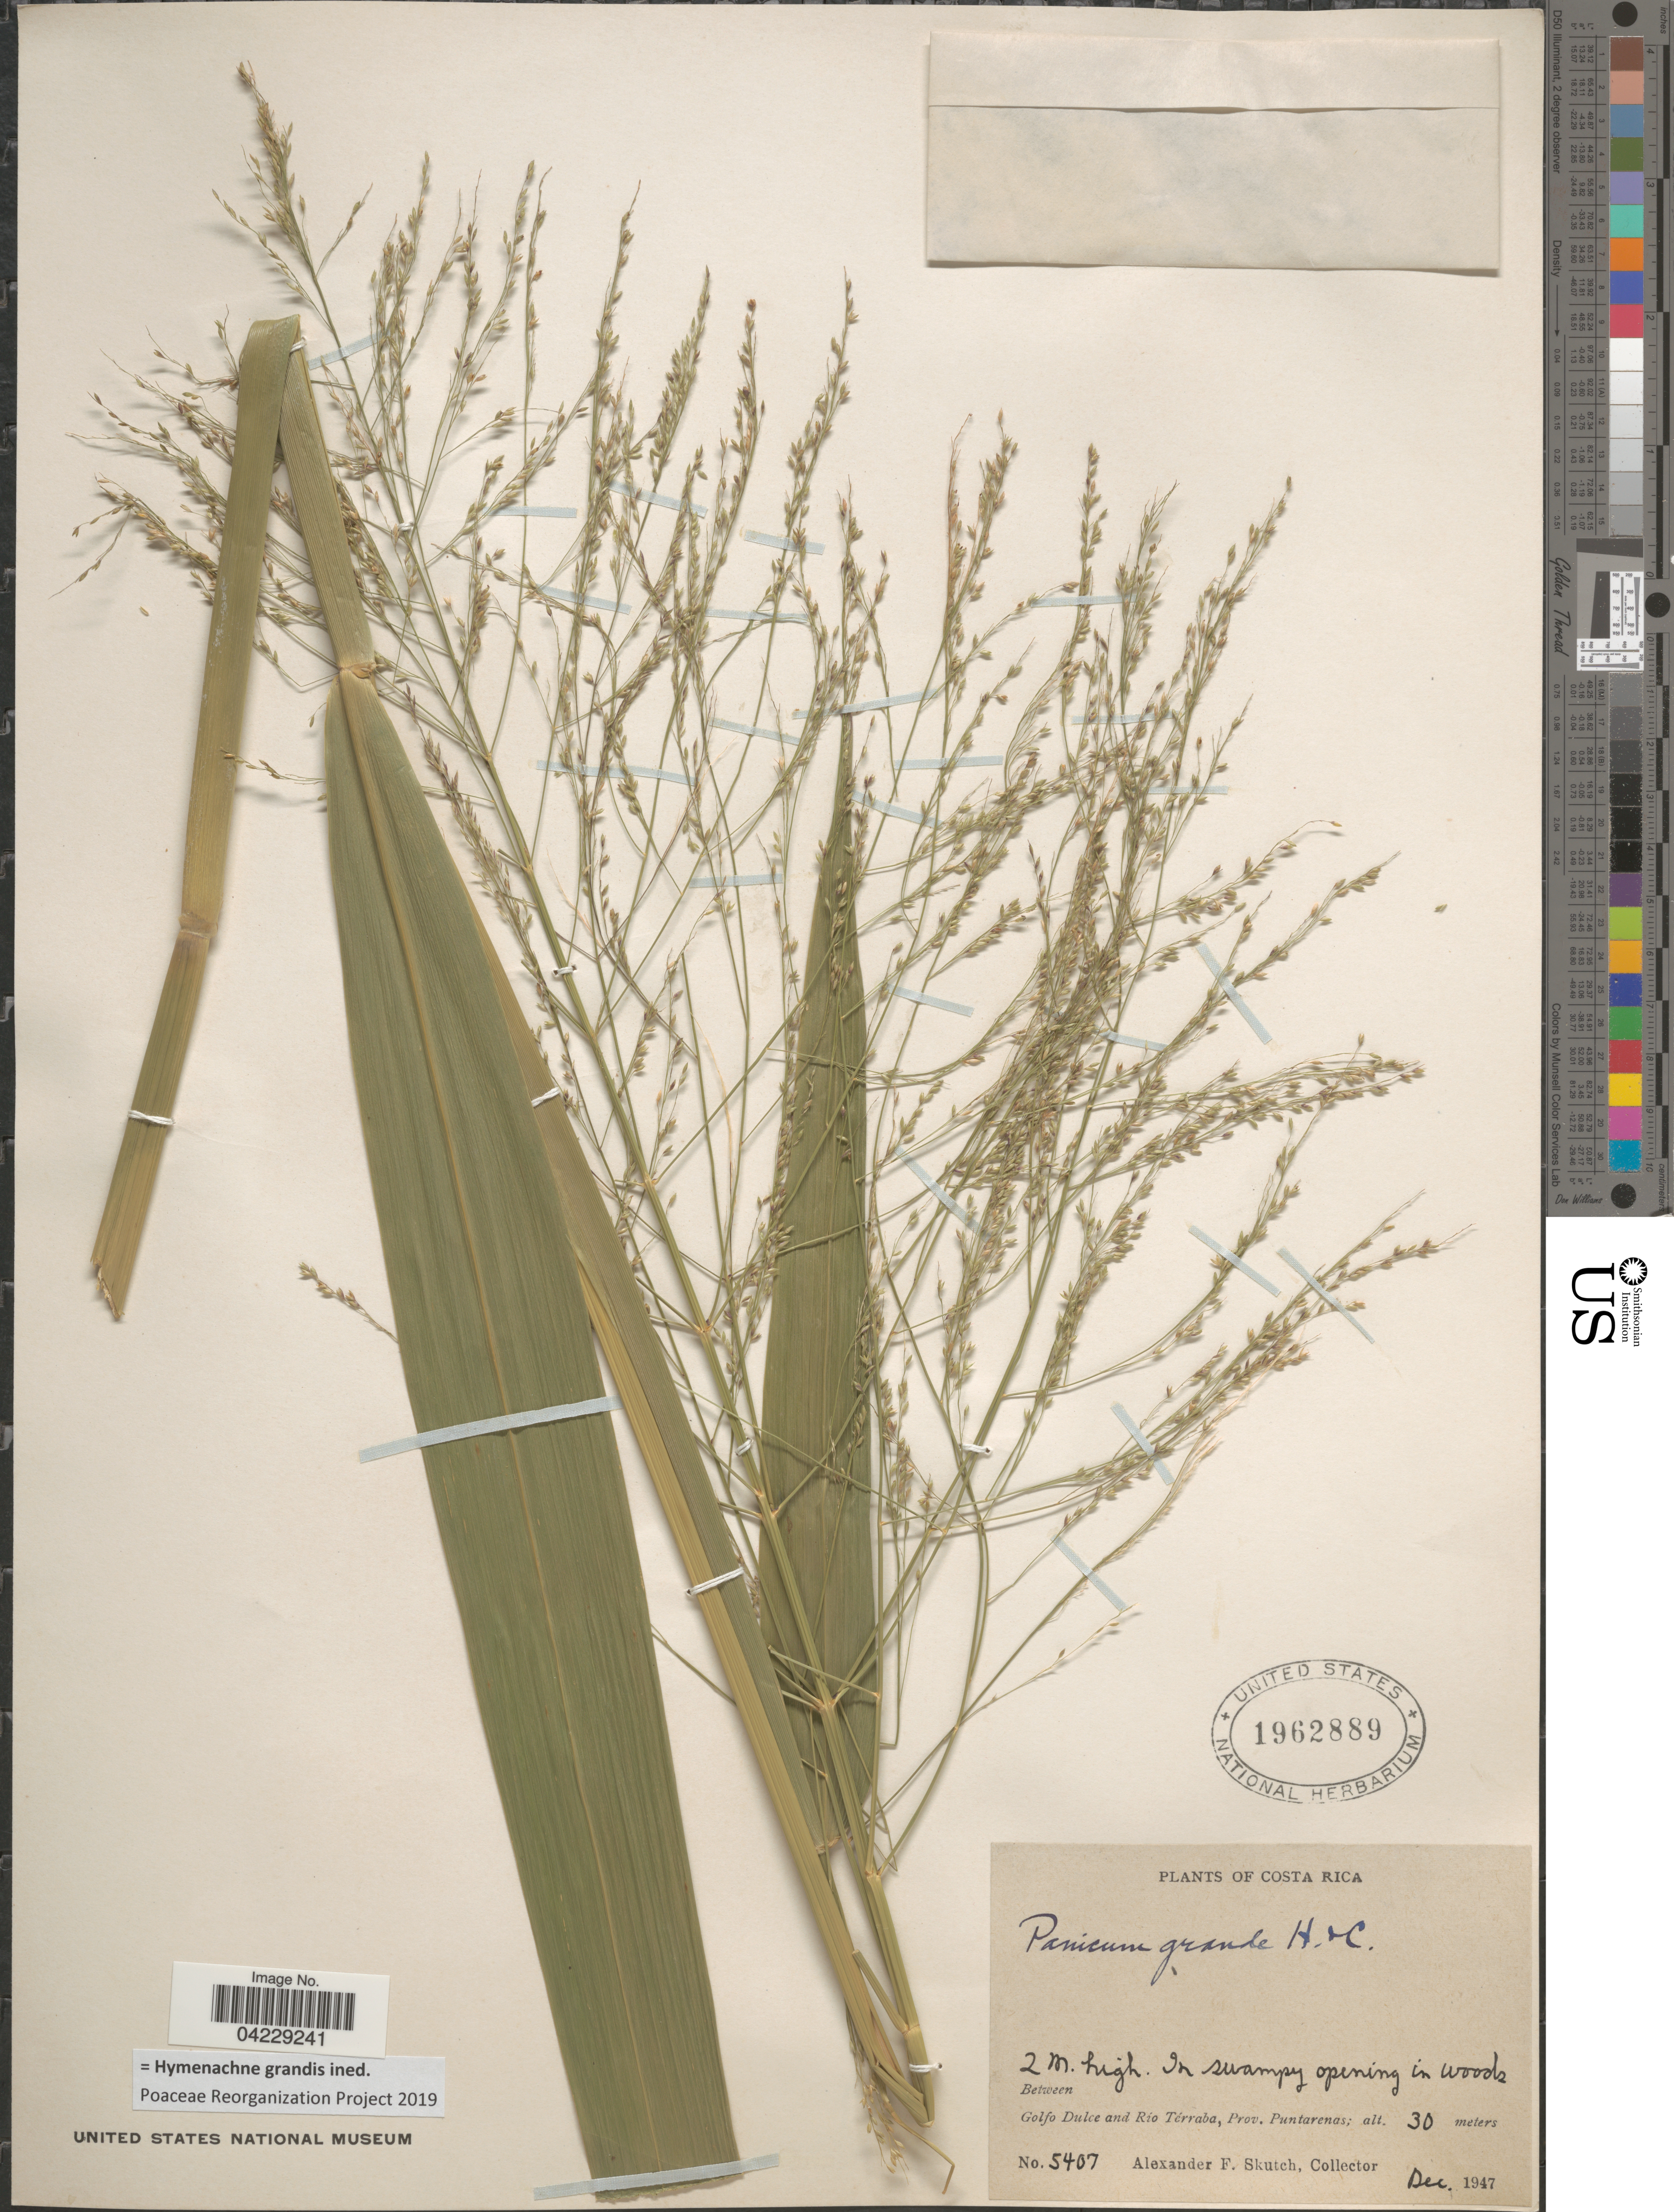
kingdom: Plantae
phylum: Tracheophyta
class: Liliopsida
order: Poales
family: Poaceae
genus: Hymenachne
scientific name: Hymenachne grandis ined. prp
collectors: A. F. Skutch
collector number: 5407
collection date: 1947-12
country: Costa Rica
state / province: Puntarenas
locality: Between Golfo Dulce and Río Térraba.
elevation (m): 30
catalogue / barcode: US 1962889